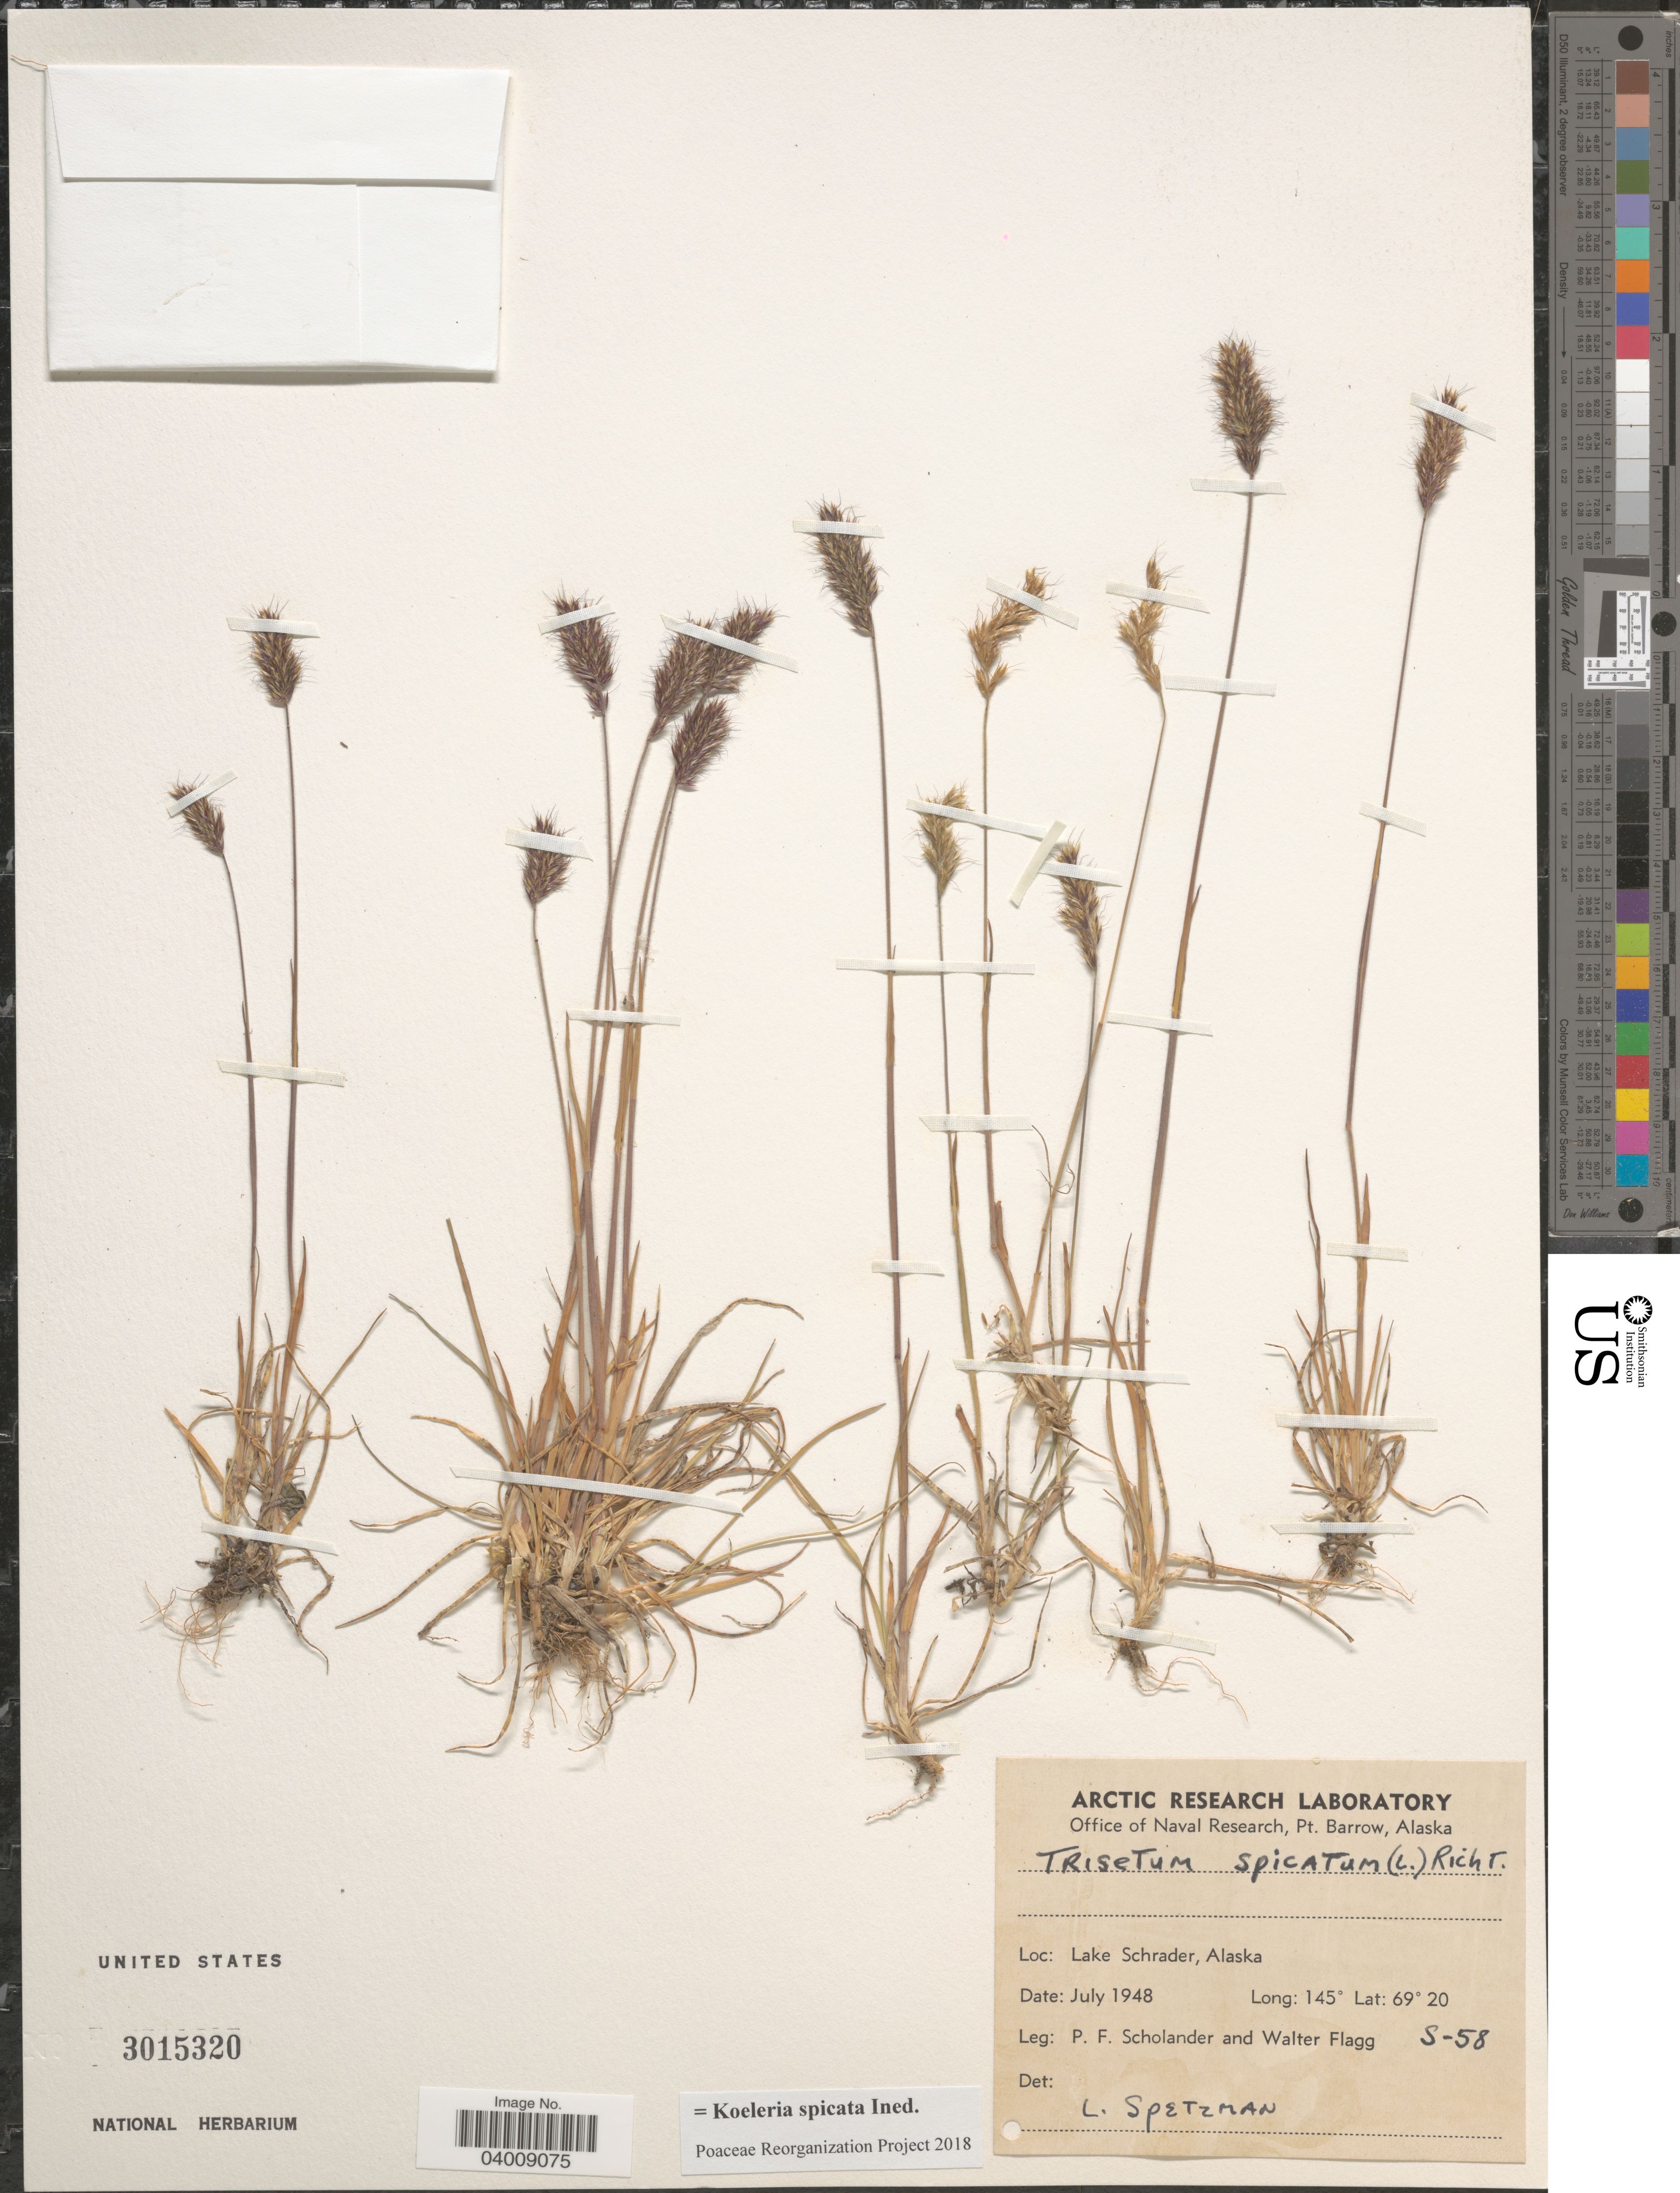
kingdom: Plantae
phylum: Tracheophyta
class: Liliopsida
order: Poales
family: Poaceae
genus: Koeleria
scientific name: Koeleria spicata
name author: (L.) Barberá et al.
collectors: P. Scholander & W. Flagg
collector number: S-58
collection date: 1948-07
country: United States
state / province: Alaska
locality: Lake Schrader.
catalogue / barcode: US 3015320